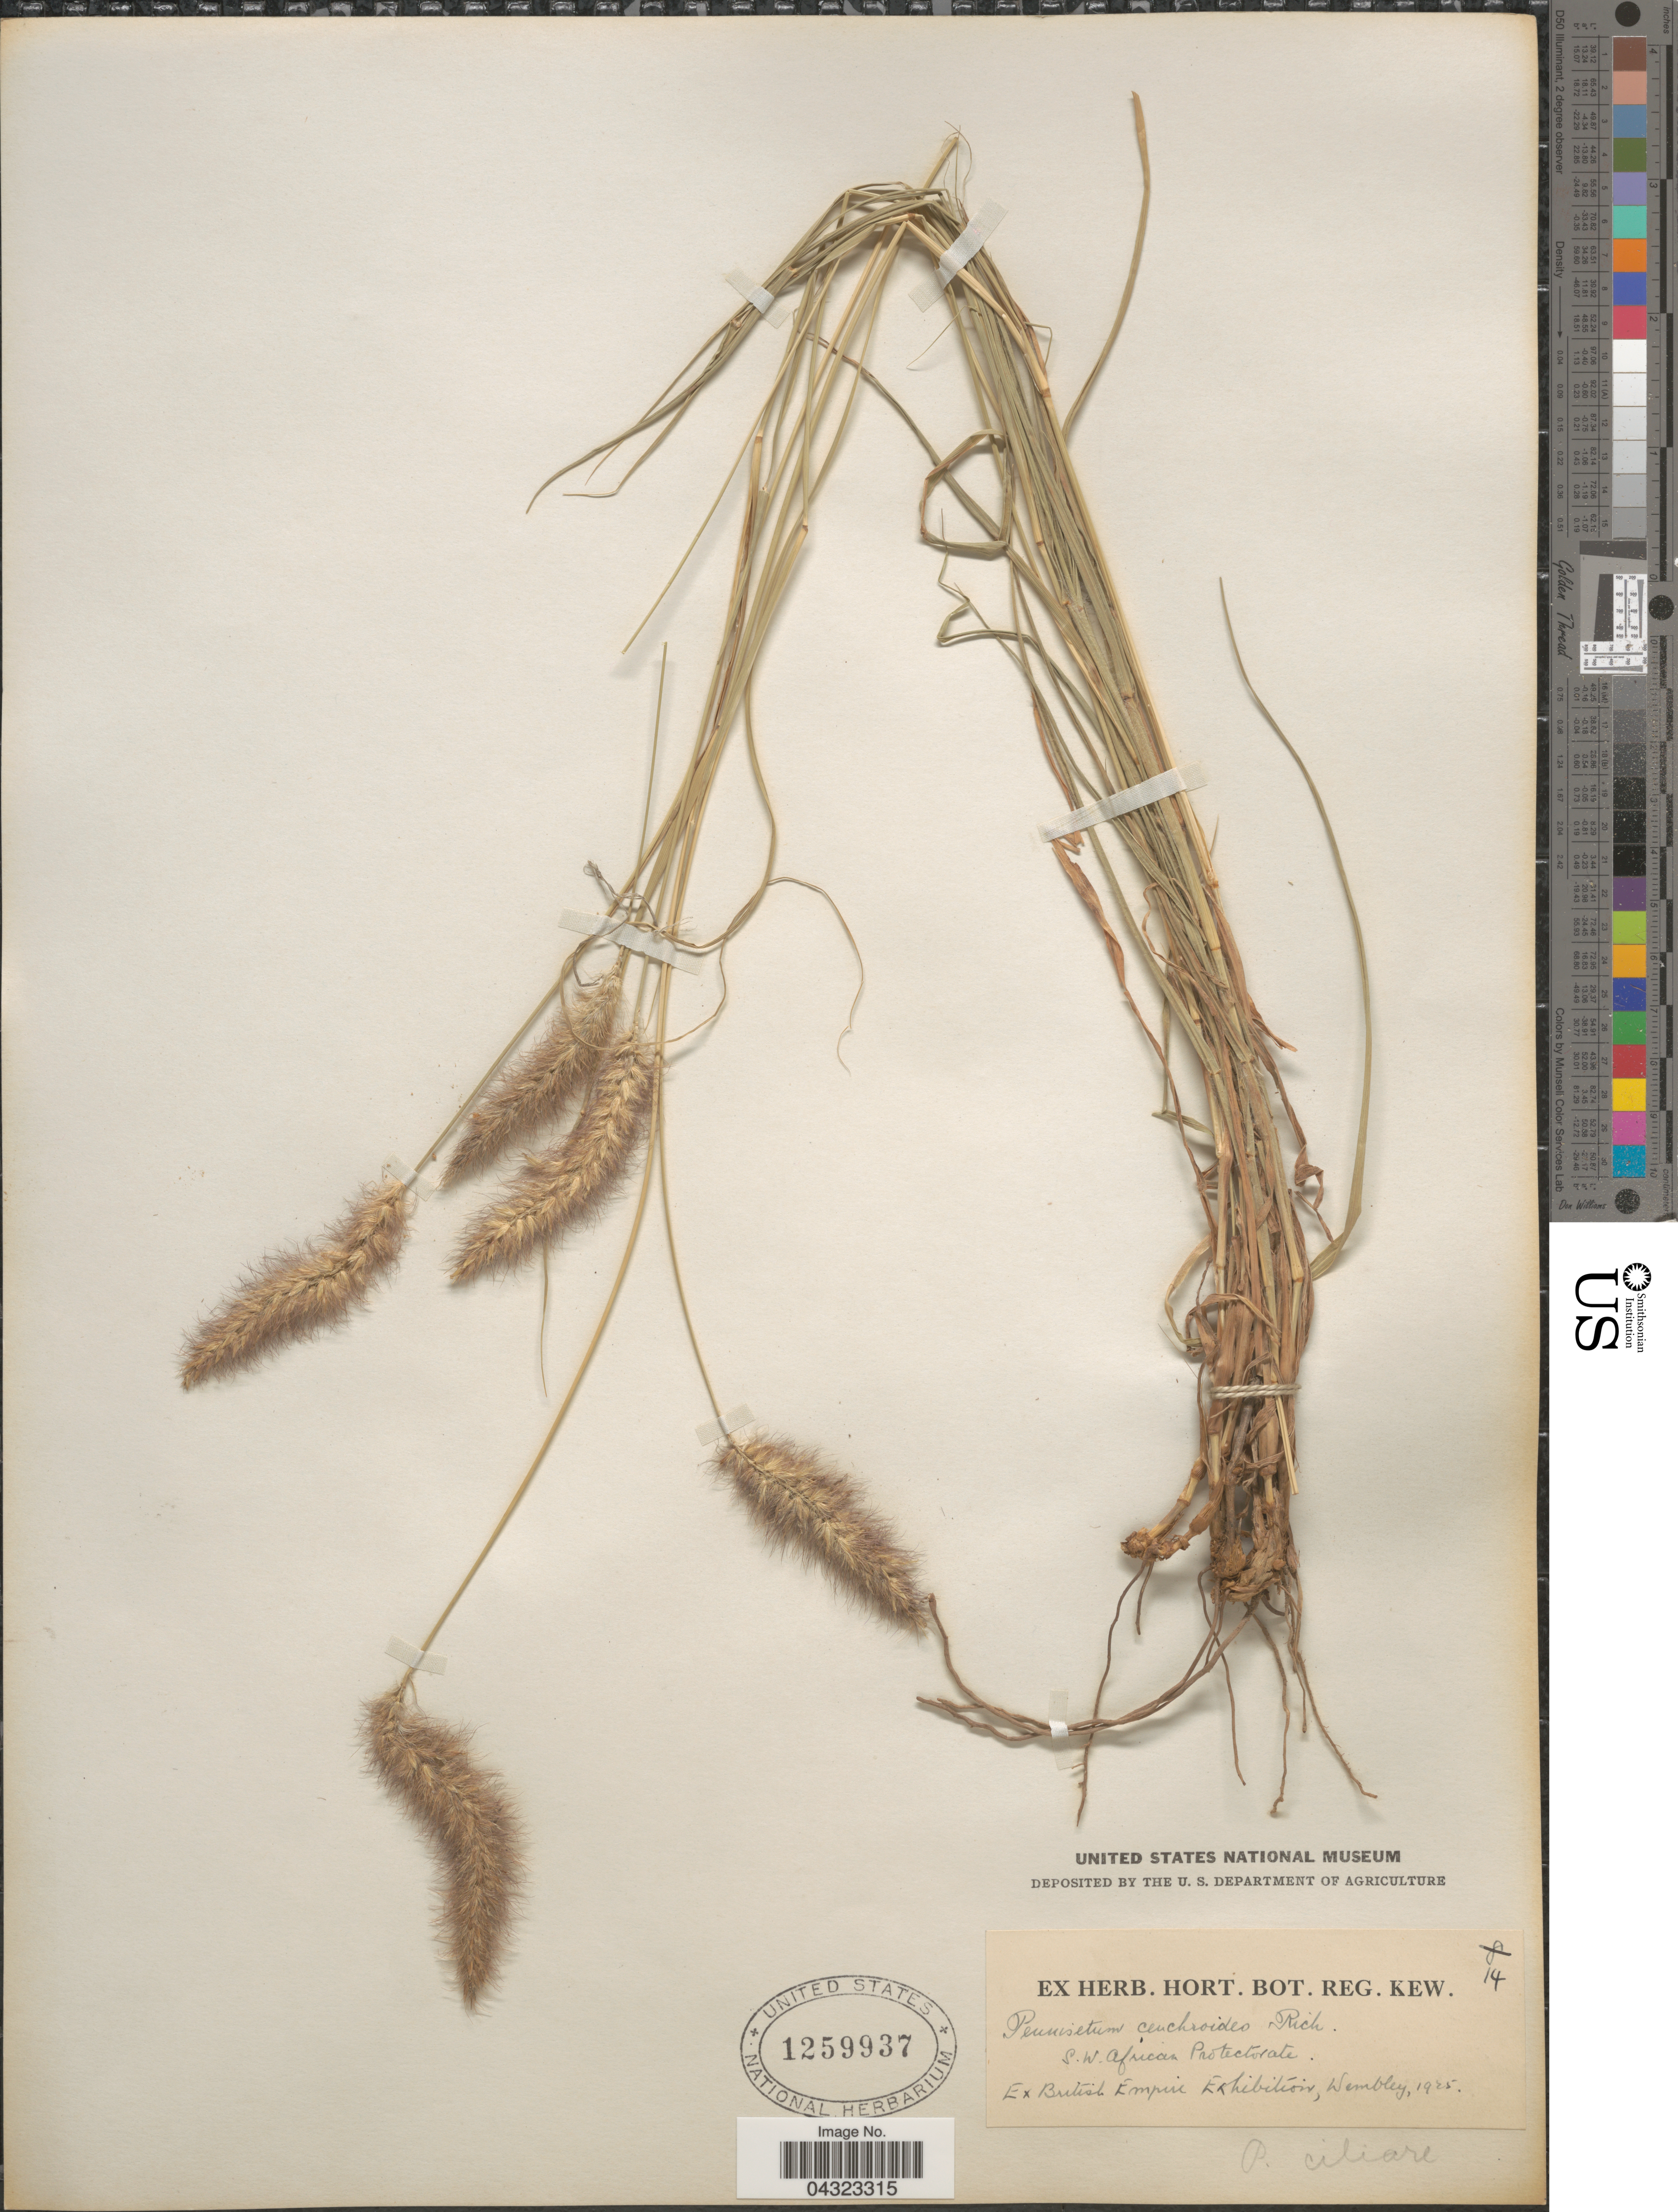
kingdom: Plantae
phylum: Tracheophyta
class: Liliopsida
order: Poales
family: Poaceae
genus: Cenchrus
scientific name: Cenchrus ciliaris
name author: L.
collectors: ex herb. Hort. Reg. Kew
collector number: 14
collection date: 1925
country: Namibia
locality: S. W. Africa Protectorate. Ex British Empire Exhibition, Wembley, 1925 [unsure placement].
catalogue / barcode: US 1259937